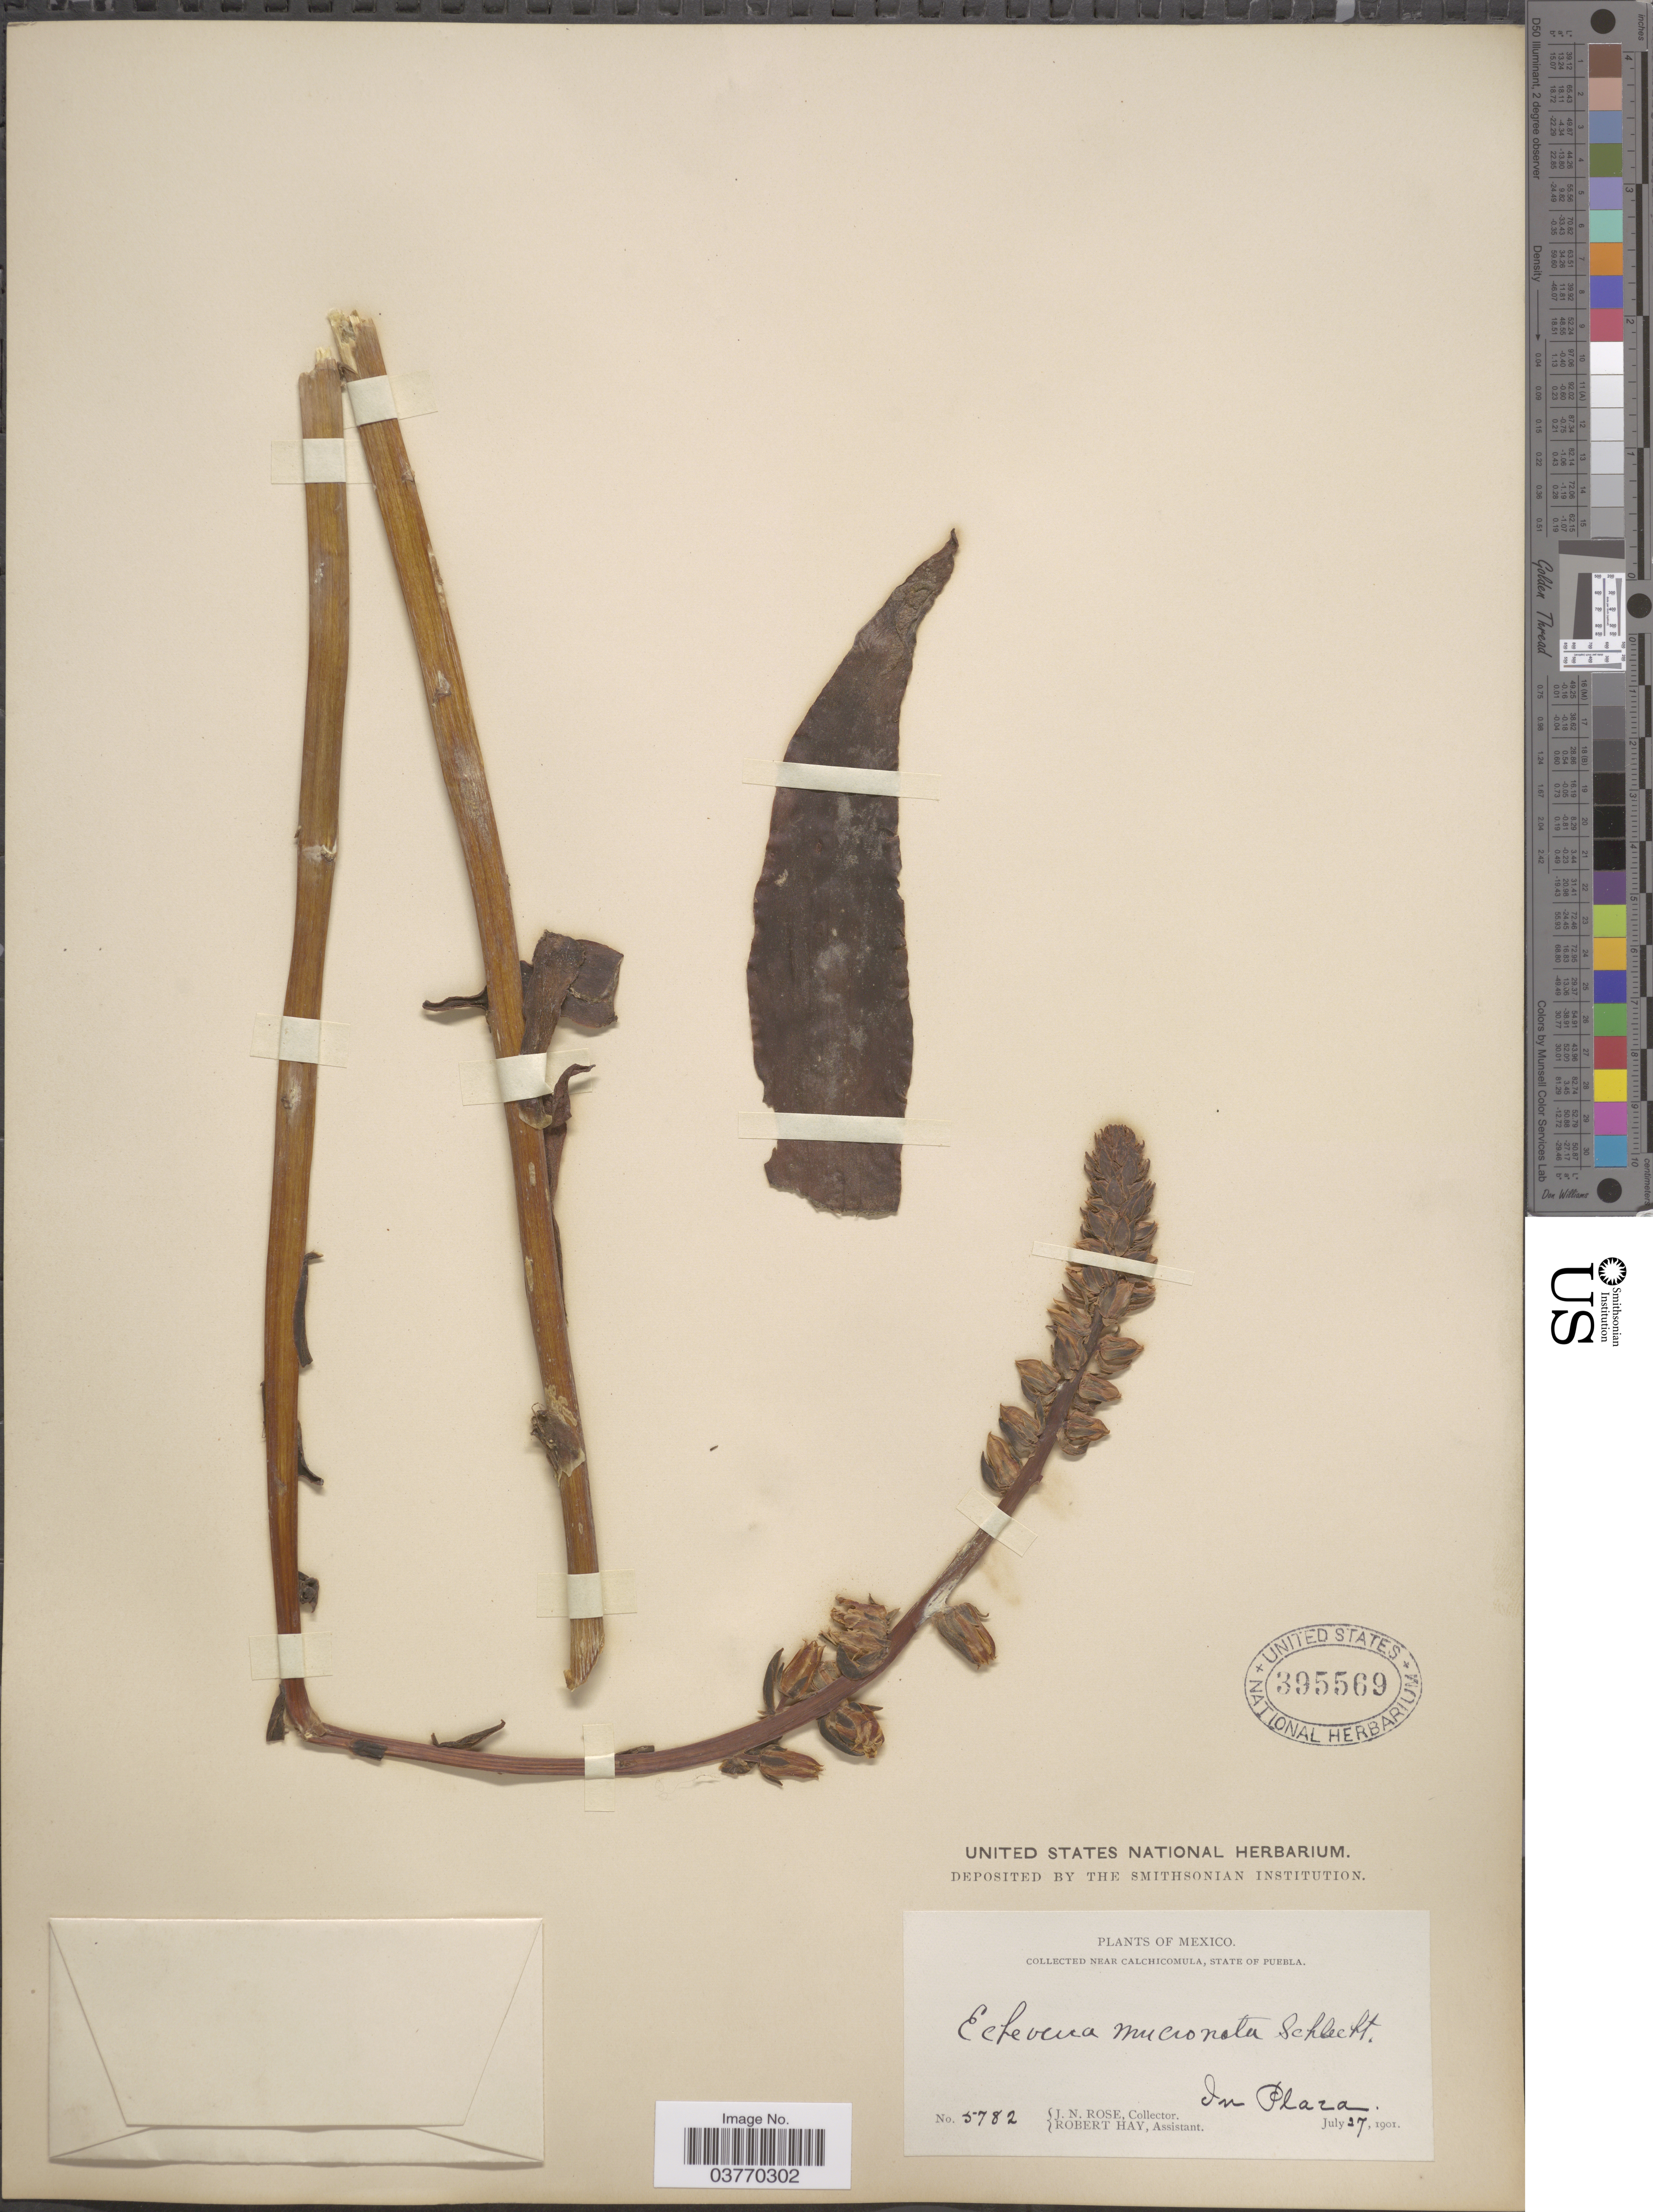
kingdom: Plantae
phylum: Tracheophyta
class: Magnoliopsida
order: Saxifragales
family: Crassulaceae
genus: Echeveria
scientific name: Echeveria mucronata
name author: Schltdl.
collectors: J. N. Rose & R. Hay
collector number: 5782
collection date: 1901-07-27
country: Mexico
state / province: Puebla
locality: Near Calchicomula. In Plaza.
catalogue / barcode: US 395569